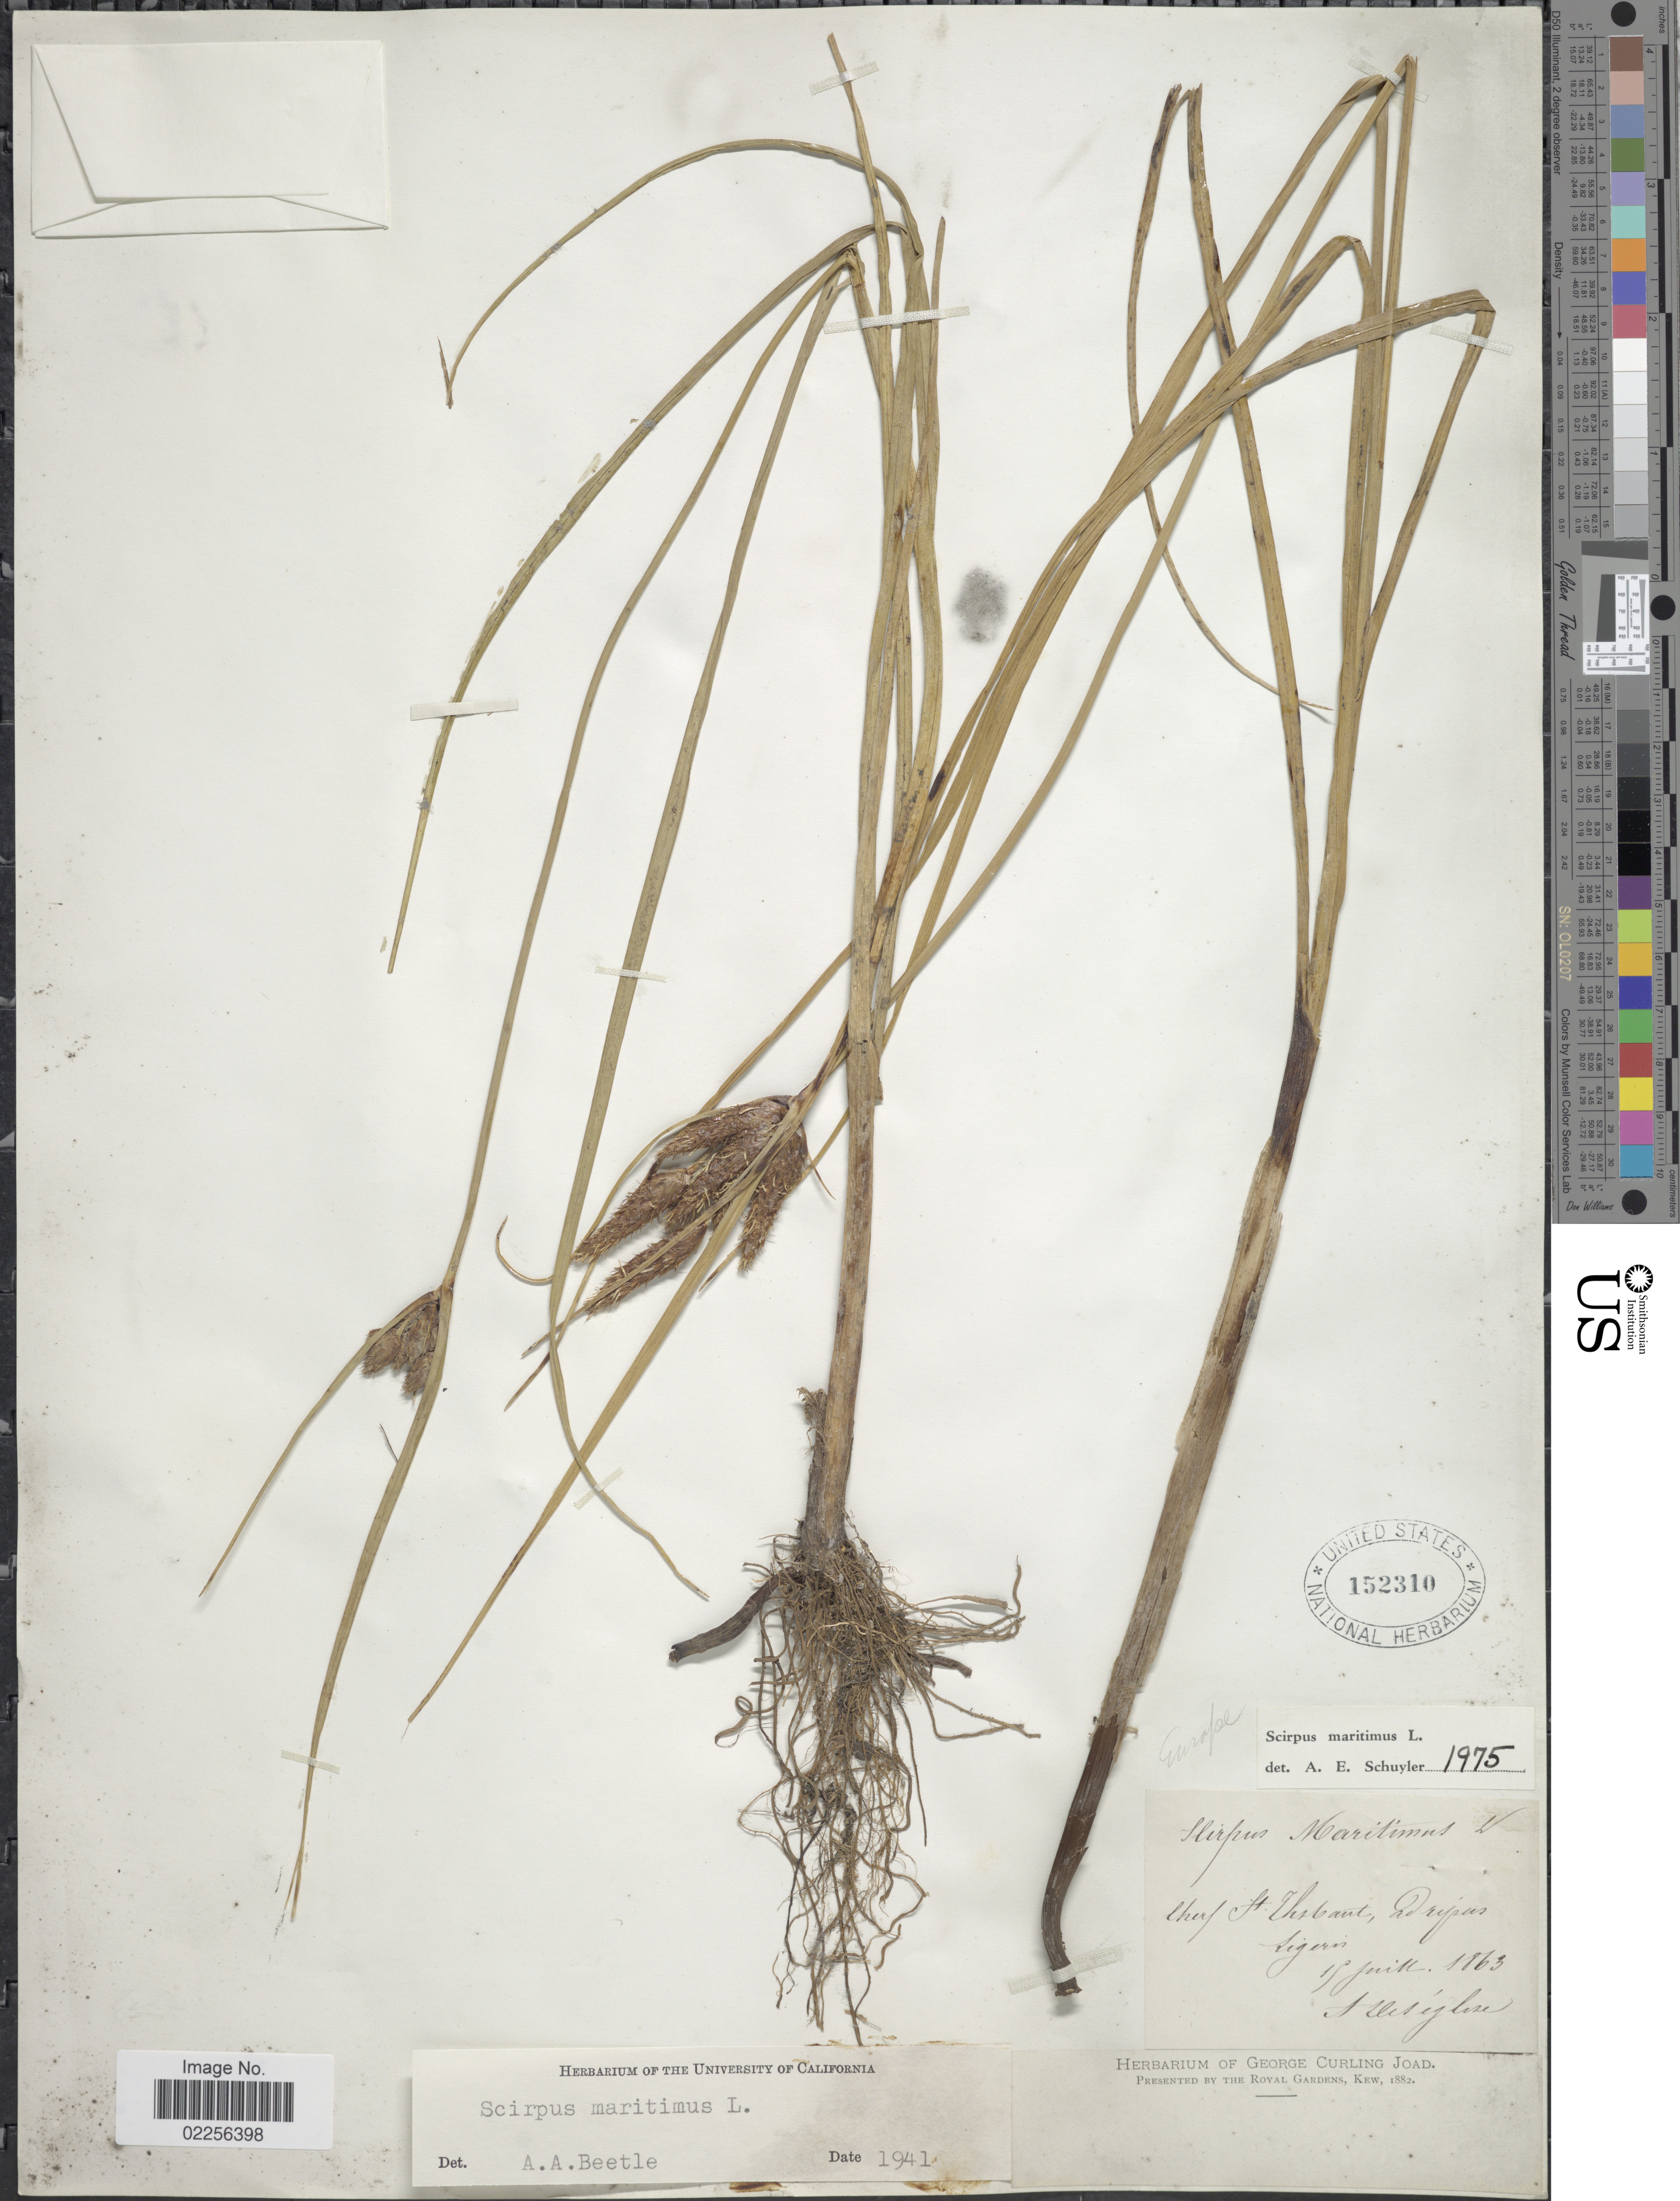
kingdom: Plantae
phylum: Tracheophyta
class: Liliopsida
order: Poales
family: Cyperaceae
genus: Bolboschoenus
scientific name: Bolboschoenus maritimus subsp. maritimus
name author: (L.) Palla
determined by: Strong, Mark T., (BOT), Smithsonian Institution - National Museum of Natural History (UNITED STATES)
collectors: A. Deseglise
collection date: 1863-07-15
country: France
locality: Europe, St. Ehscant [interpreted]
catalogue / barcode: US 152310